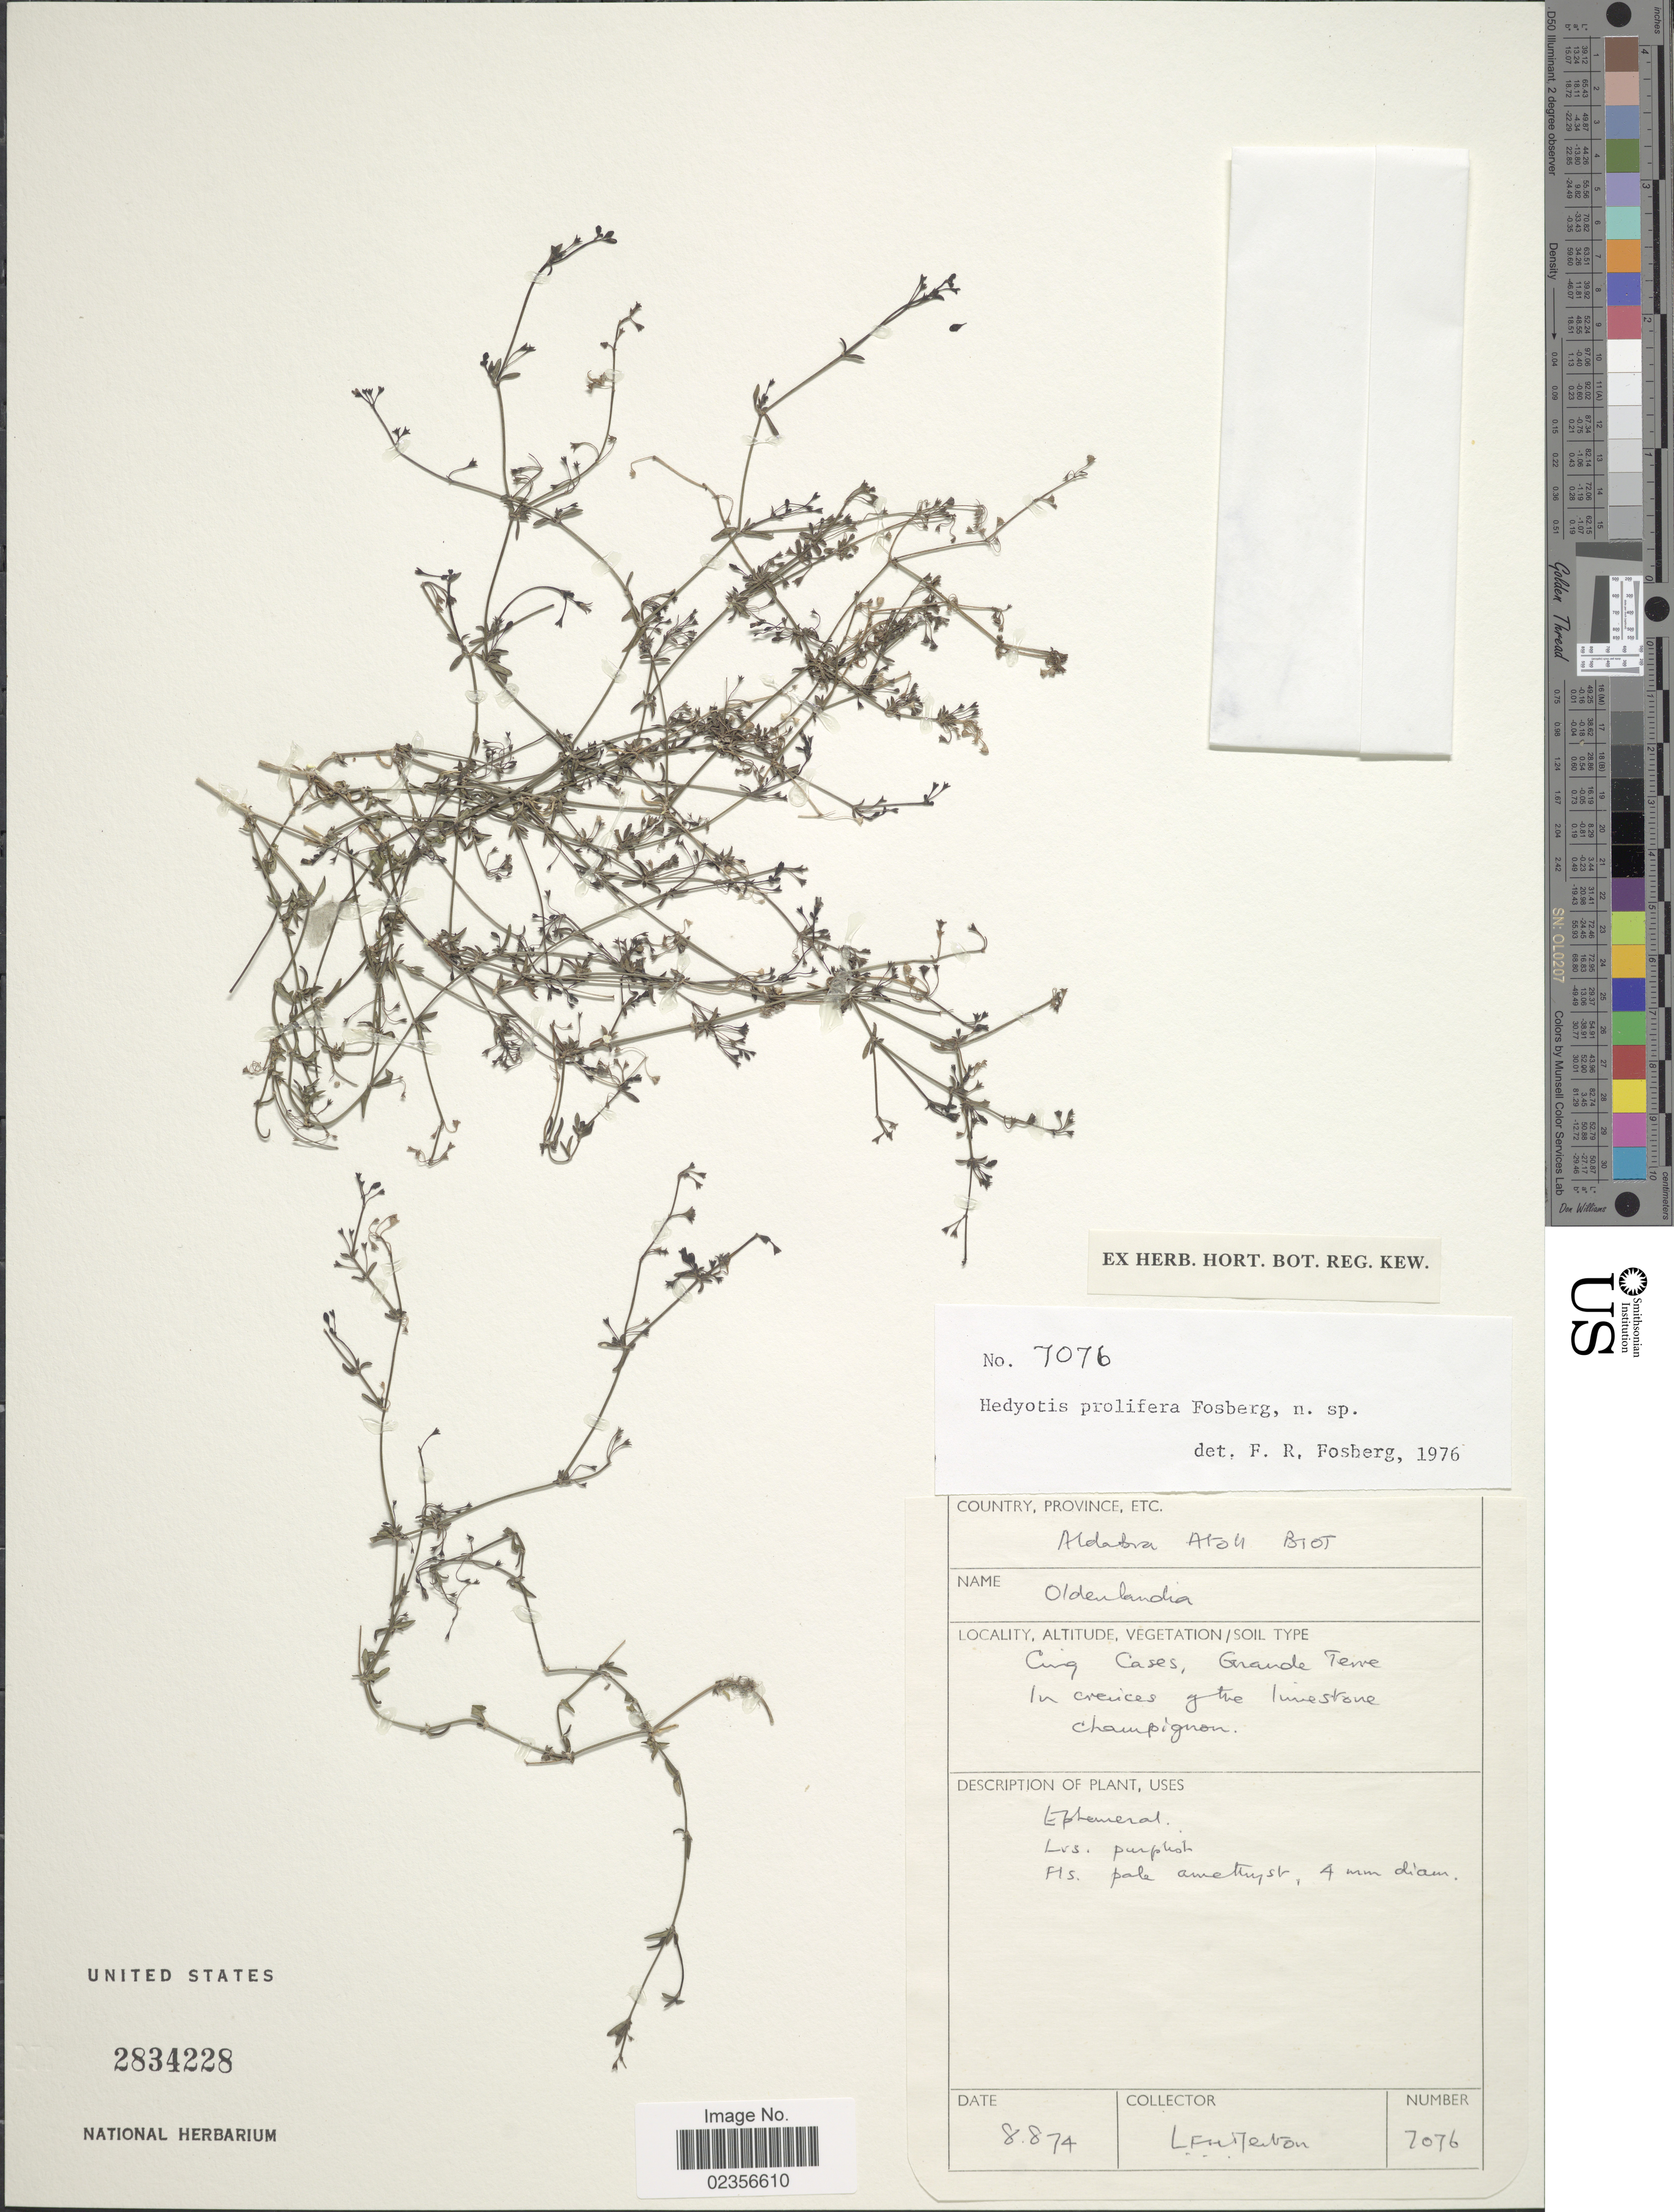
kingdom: Plantae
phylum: Tracheophyta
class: Magnoliopsida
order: Gentianales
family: Rubiaceae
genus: Hedyotis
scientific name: Hedyotis prolifera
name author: Fosberg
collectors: L. Merton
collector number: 7076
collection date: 1974-08-08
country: Seychelles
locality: Aldabra Atoll Biot. Cinq Cases, Grande Terre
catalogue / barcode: US 2834228